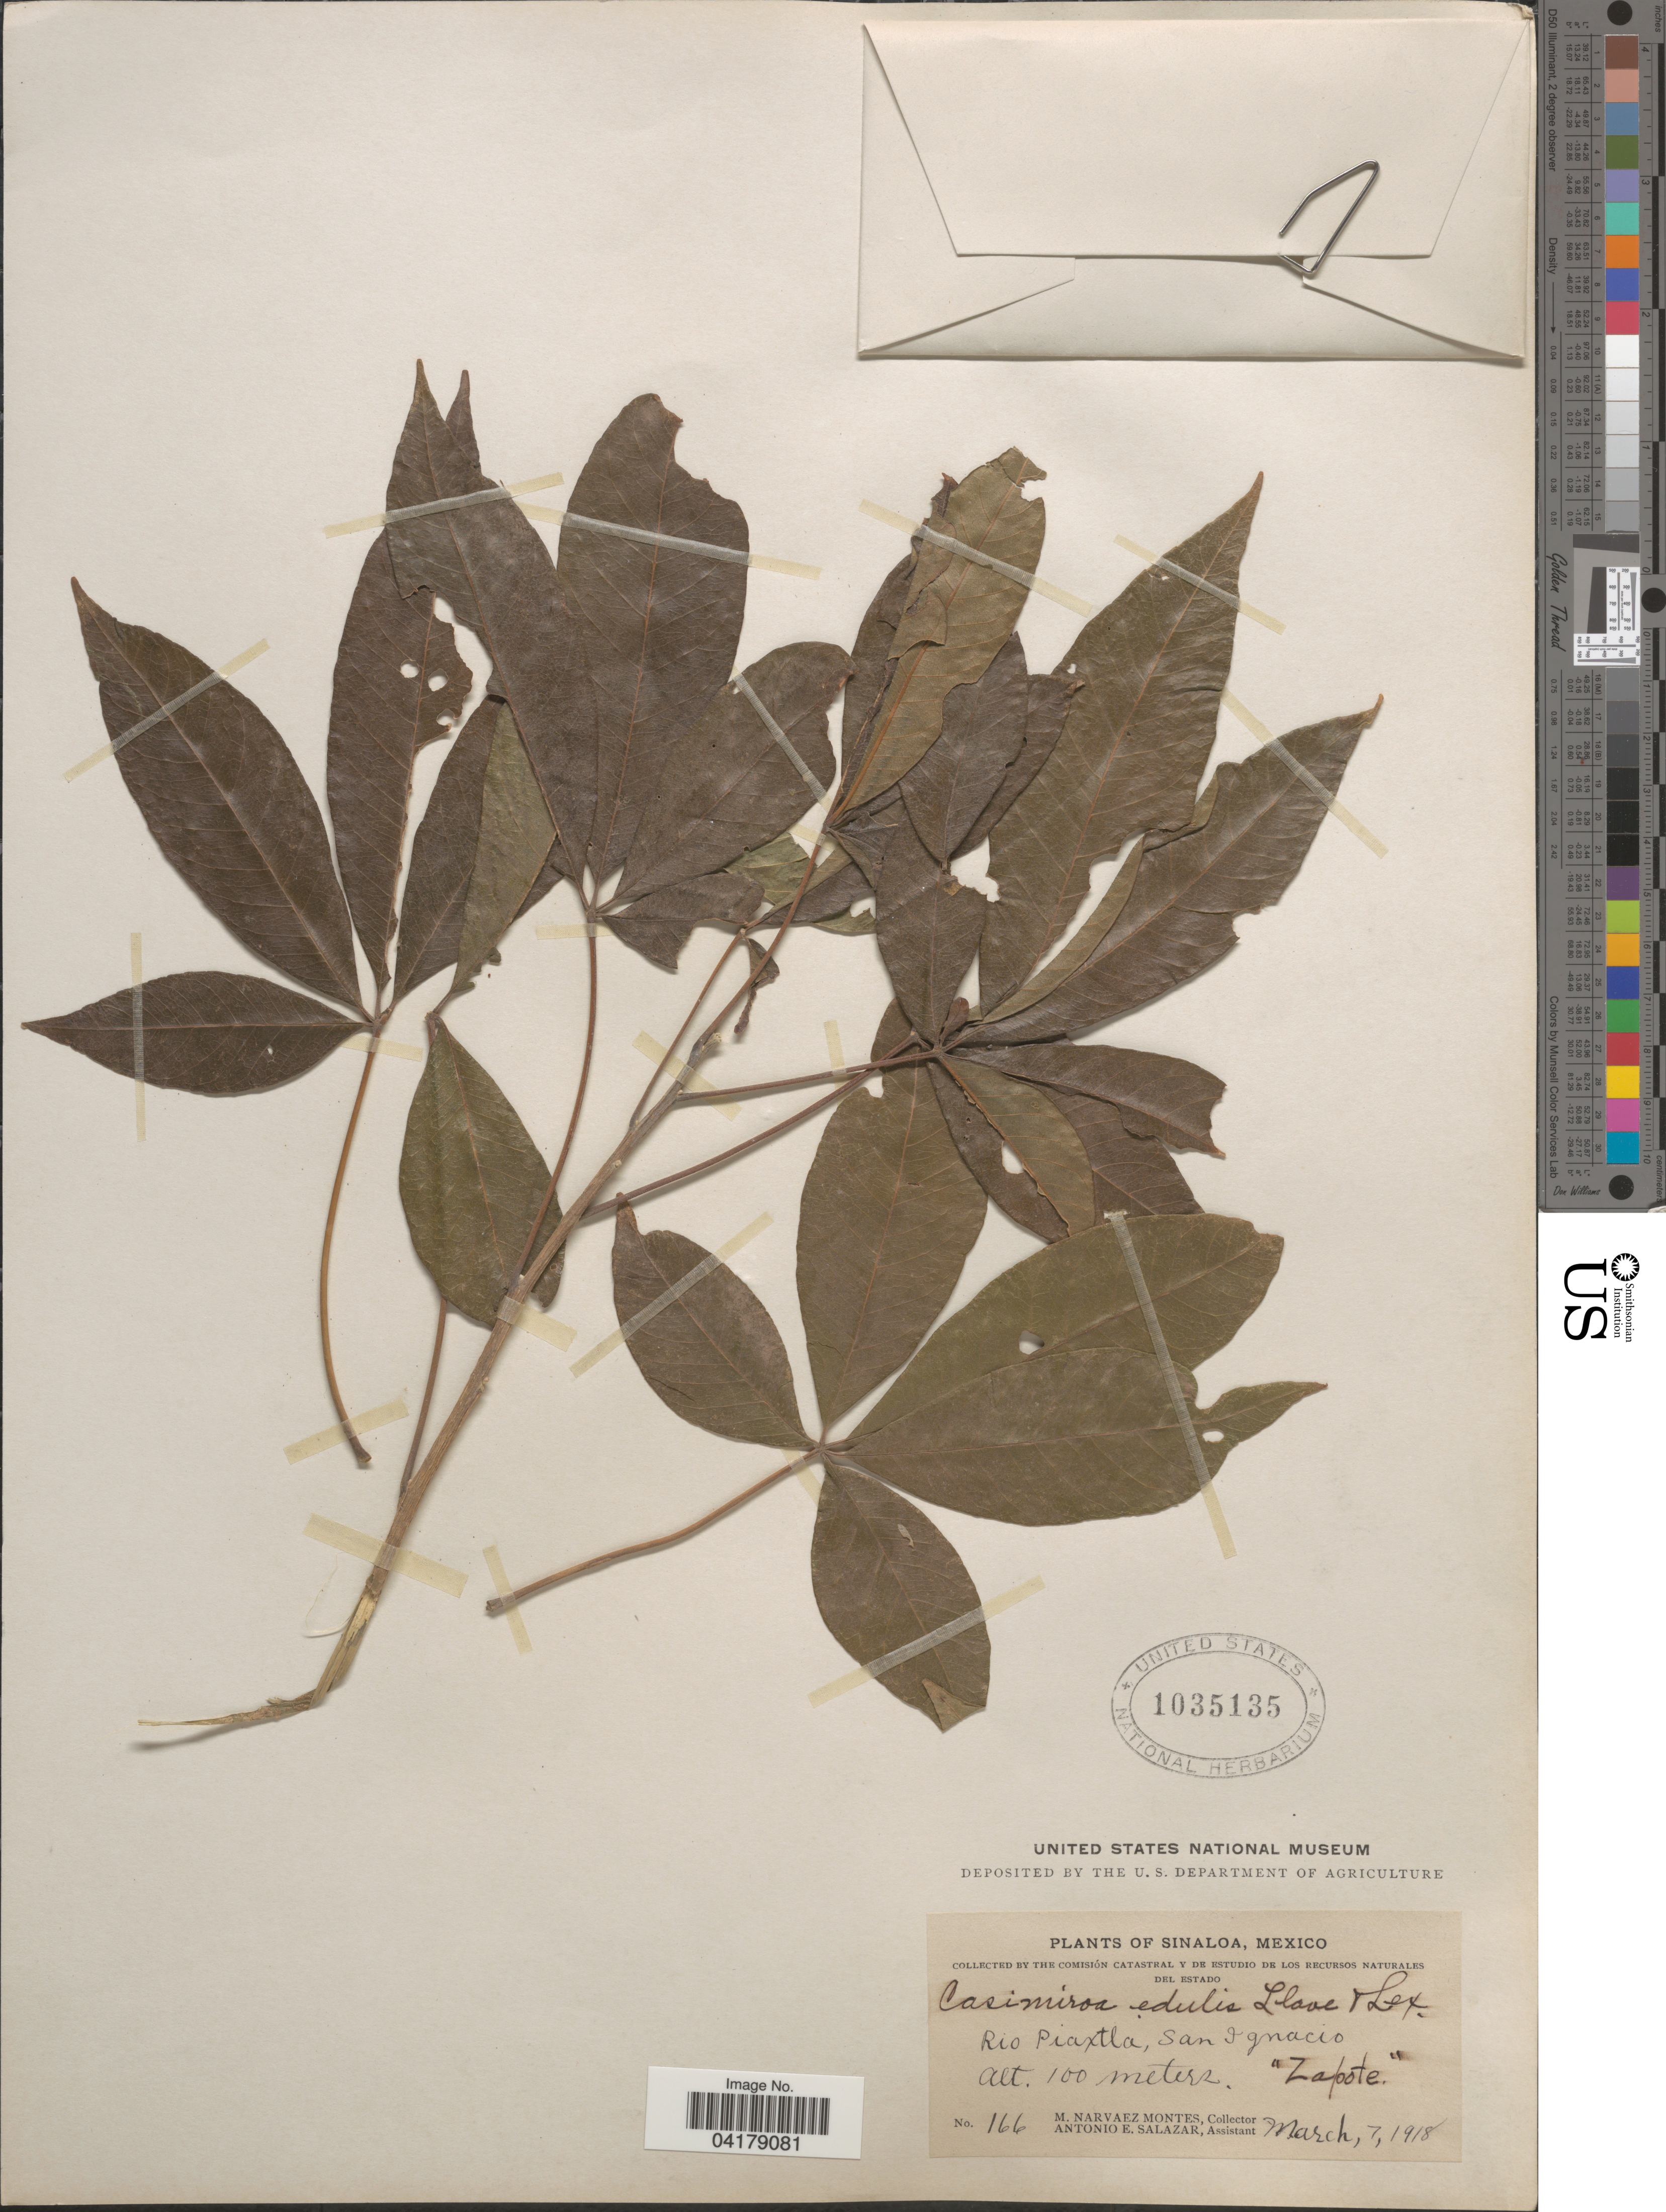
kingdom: Plantae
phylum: Tracheophyta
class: Magnoliopsida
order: Sapindales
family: Rutaceae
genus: Casimiroa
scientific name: Casimiroa edulis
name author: La Llave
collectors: M. Narvaez-Montes & A. E. Salazar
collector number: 166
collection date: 1918-03-07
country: Mexico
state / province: Sinaloa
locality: Rio Piaxtla, San Ignacio.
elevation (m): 100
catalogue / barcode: US 1035135